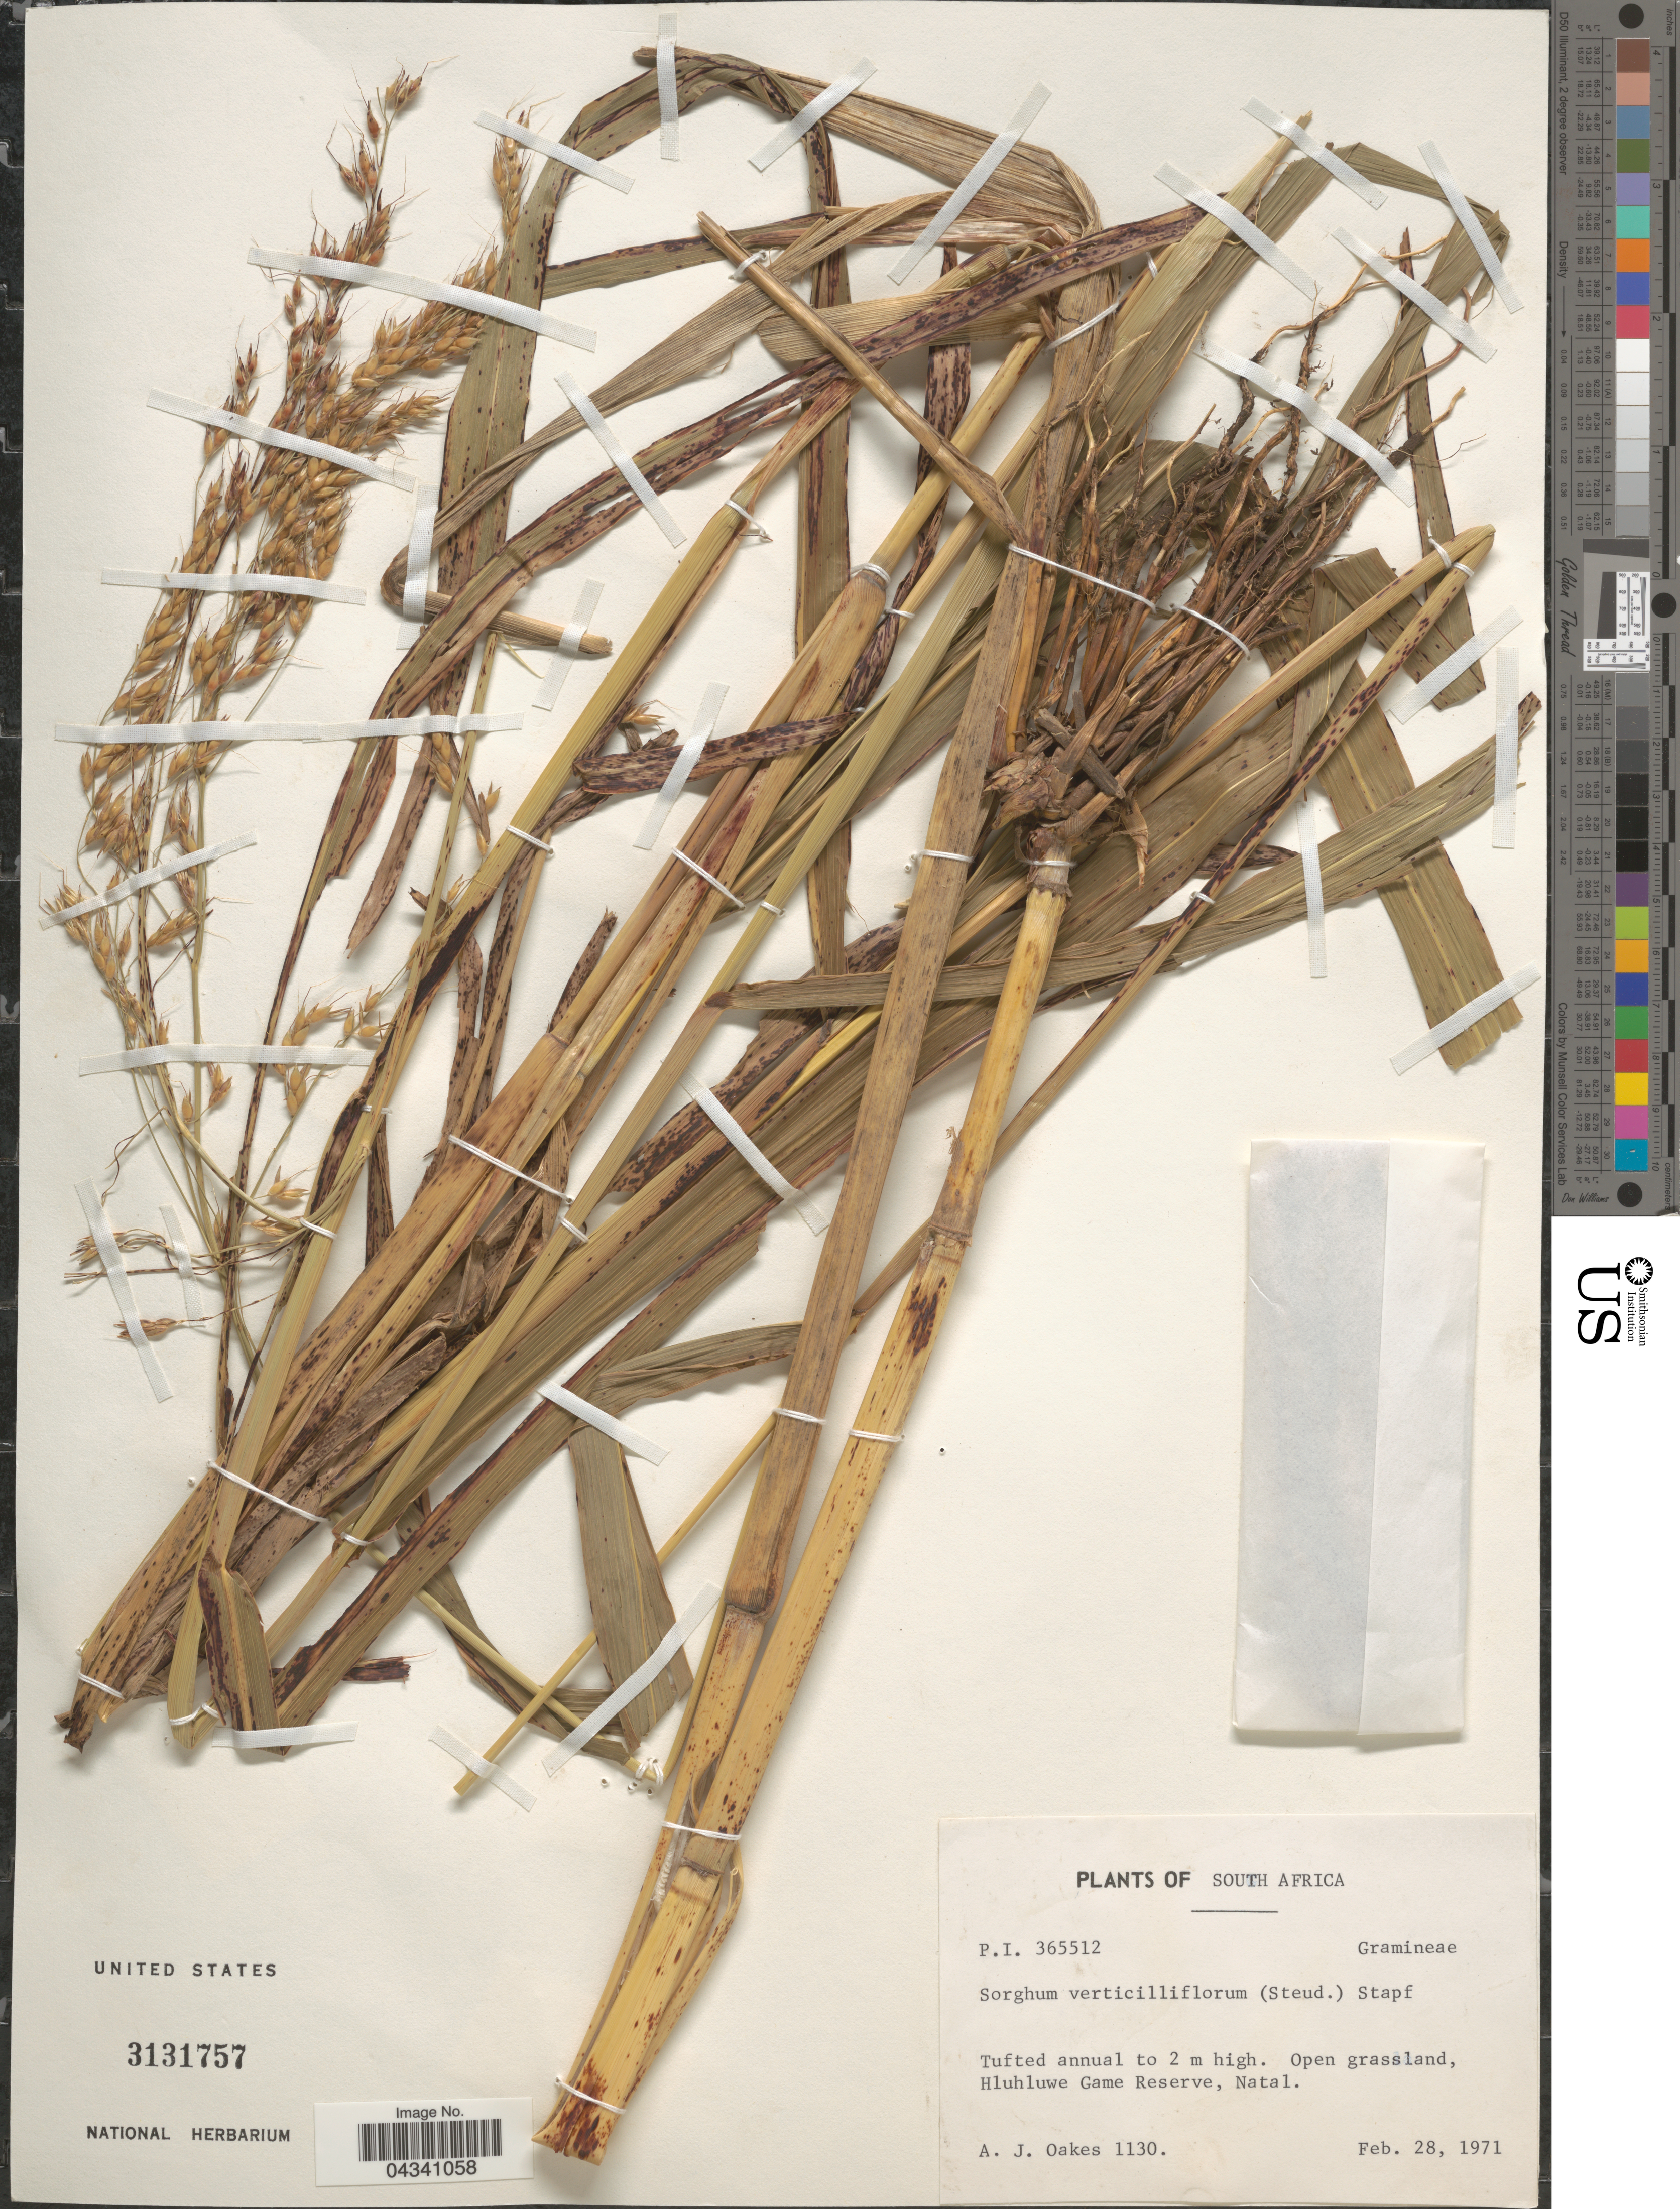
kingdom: Plantae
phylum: Tracheophyta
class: Liliopsida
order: Poales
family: Poaceae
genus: Sorghum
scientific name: Sorghum arundinaceum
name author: (Desv.) Stapf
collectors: A. Oakes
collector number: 1130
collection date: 1971-02-28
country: South Africa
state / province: KwaZulu-Natal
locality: Open grassland, Hluhluwe Game Reserve, Natal.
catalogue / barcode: US 3131757